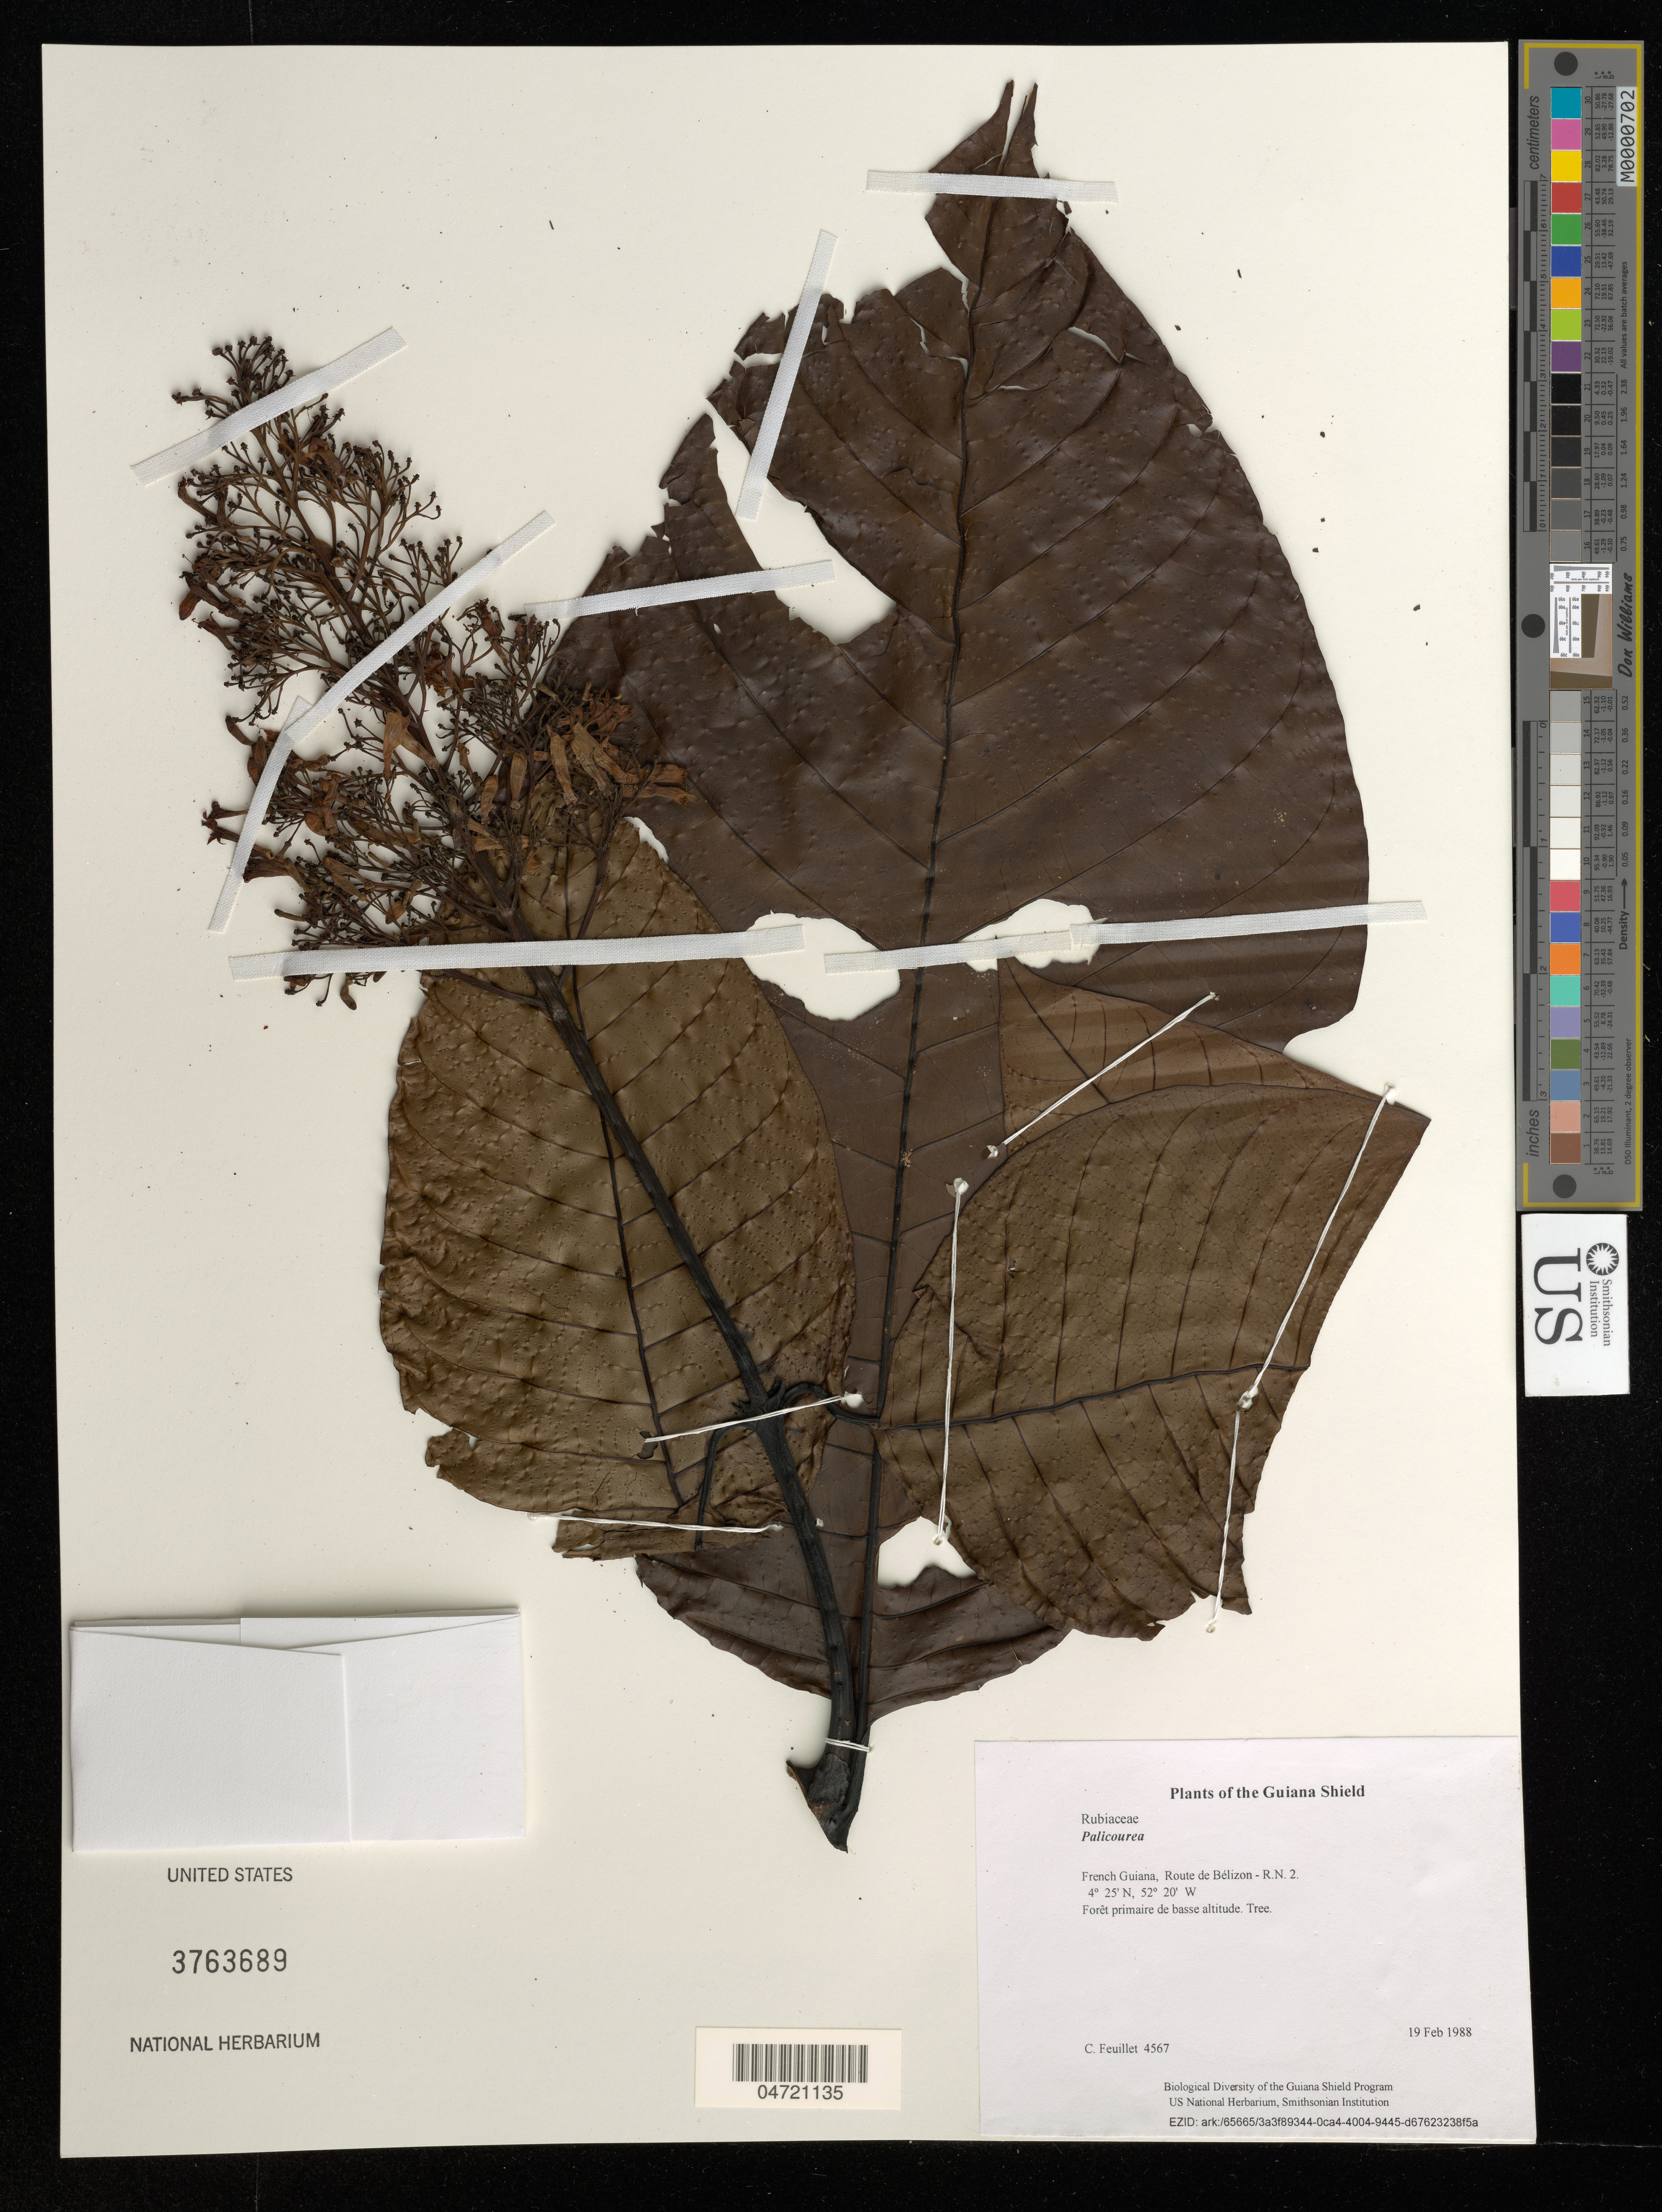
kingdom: Plantae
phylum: Tracheophyta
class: Magnoliopsida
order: Gentianales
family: Rubiaceae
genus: Palicourea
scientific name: Palicourea sp.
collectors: C. Feuillet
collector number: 4567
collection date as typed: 19 Feb 1988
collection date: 1988-02-19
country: French Guiana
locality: Route de Bélizon - R.N. 2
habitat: Forêt primaire de basse altitude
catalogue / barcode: US 3763689